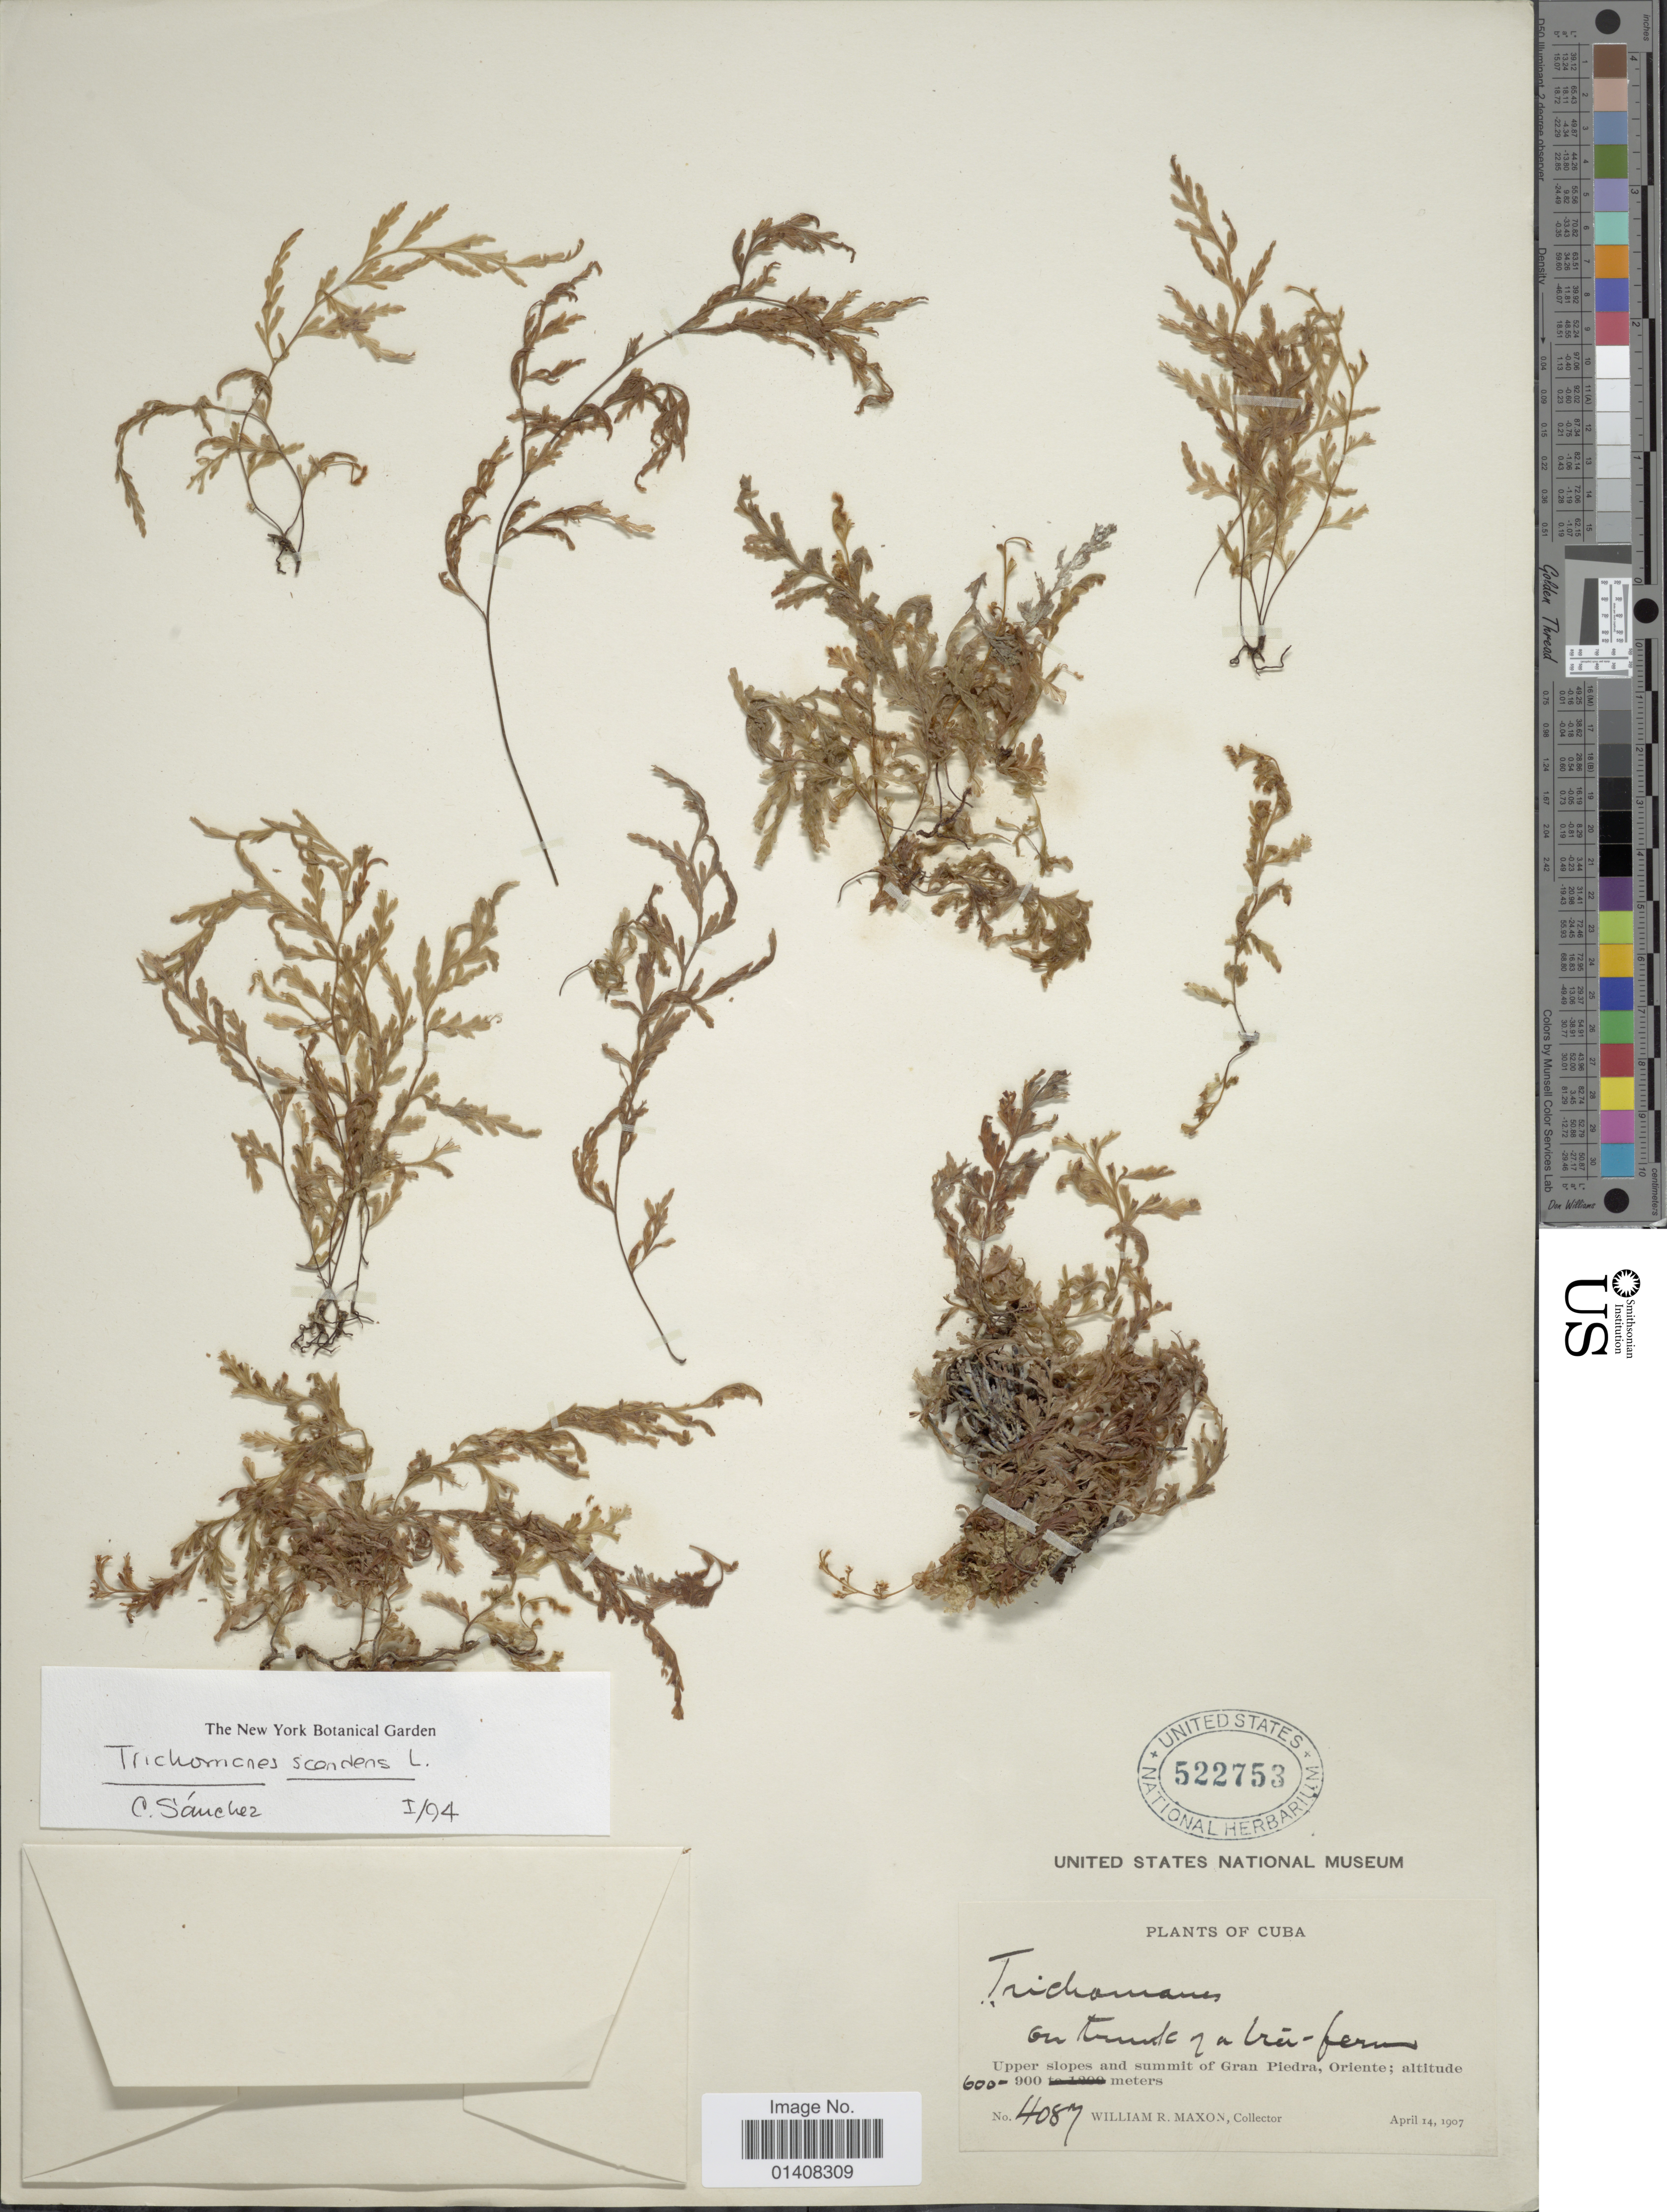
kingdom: Plantae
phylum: Tracheophyta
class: Polypodiopsida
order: Hymenophyllales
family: Hymenophyllaceae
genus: Trichomanes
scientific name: Trichomanes scandens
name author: L.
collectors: W. R. Maxon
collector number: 4087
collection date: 1907-04-14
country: Cuba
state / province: Oriente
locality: Upper slopes and summit of Gran Piedra, Oriente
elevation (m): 600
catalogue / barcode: US 522753